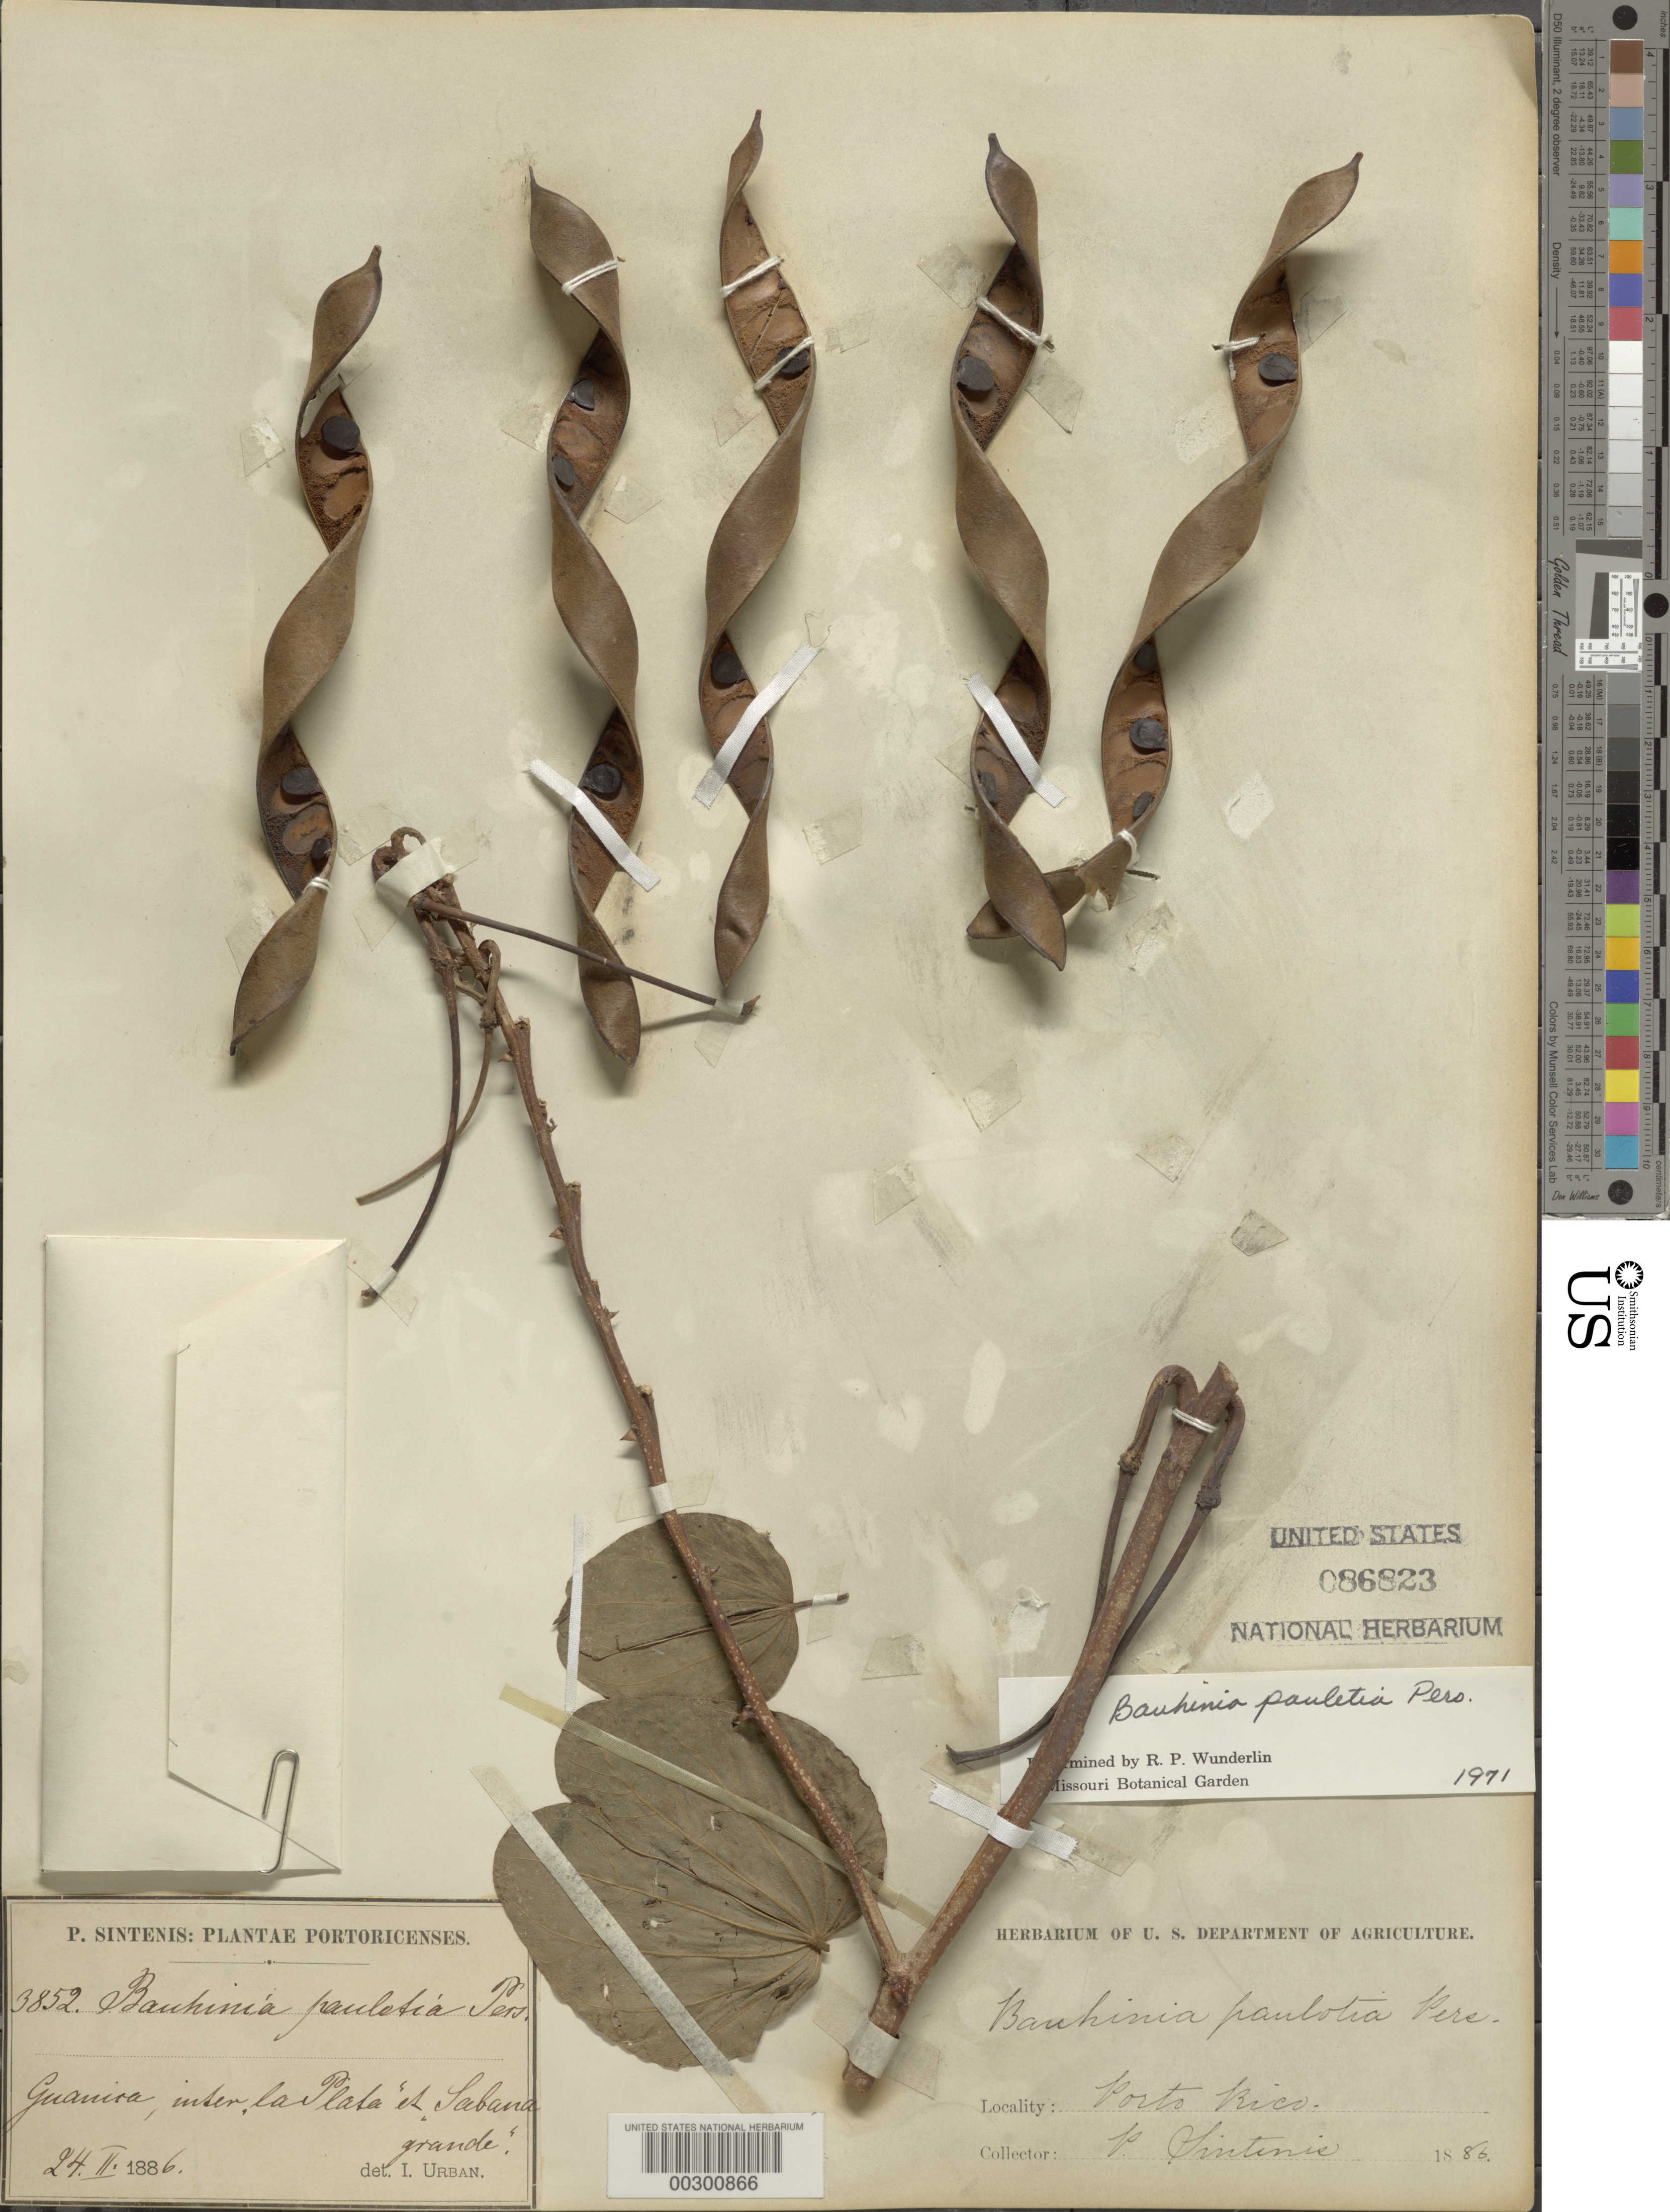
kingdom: Plantae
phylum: Tracheophyta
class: Magnoliopsida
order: Fabales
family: Fabaceae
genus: Bauhinia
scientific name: Bauhinia pauletia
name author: Pers.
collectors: P. Sintenis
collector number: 3852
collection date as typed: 24 Feb 1886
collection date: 1886-02-24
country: Puerto Rico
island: Greater Antilles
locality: Guanica, la plata en sabana grande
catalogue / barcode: US 86823